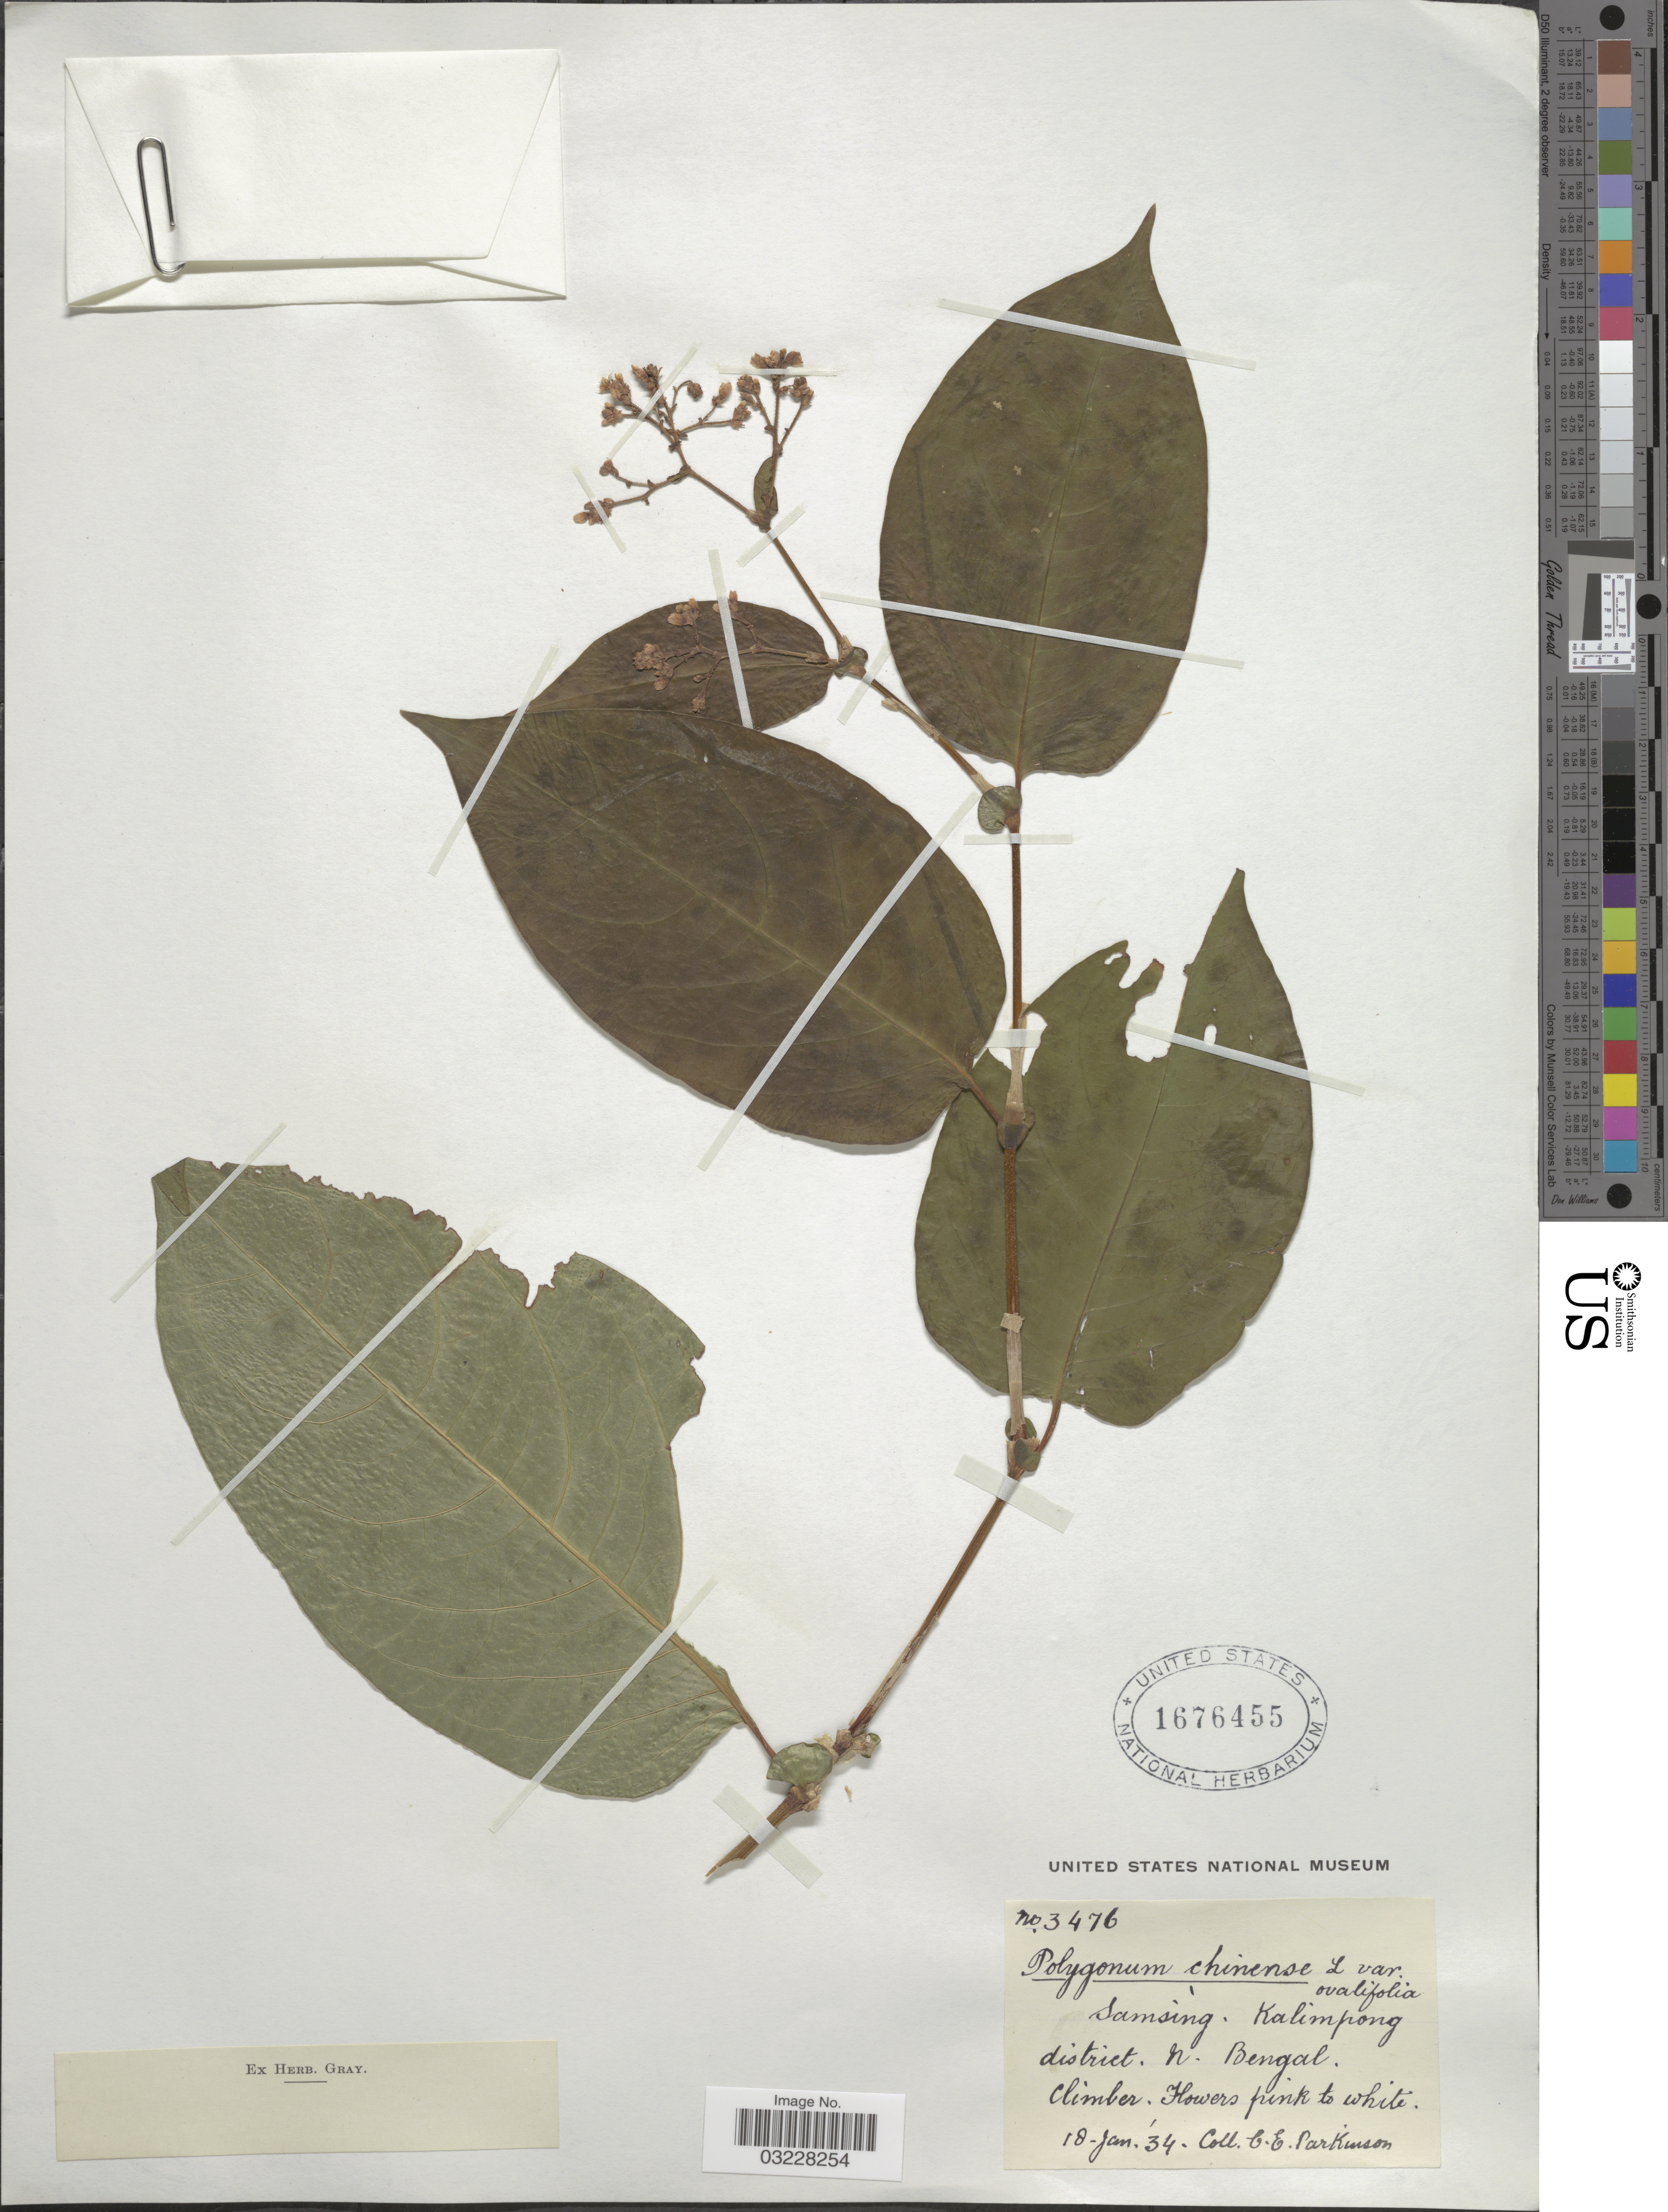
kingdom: Plantae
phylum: Tracheophyta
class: Magnoliopsida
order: Caryophyllales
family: Polygonaceae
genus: Polygonum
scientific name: Polygonum chinense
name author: L.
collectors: C. E. Parkinson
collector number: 3476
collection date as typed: Transcribed d/m/y: 18/1/34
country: India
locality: Kalimpong district. N. Bengal.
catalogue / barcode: US 1676455